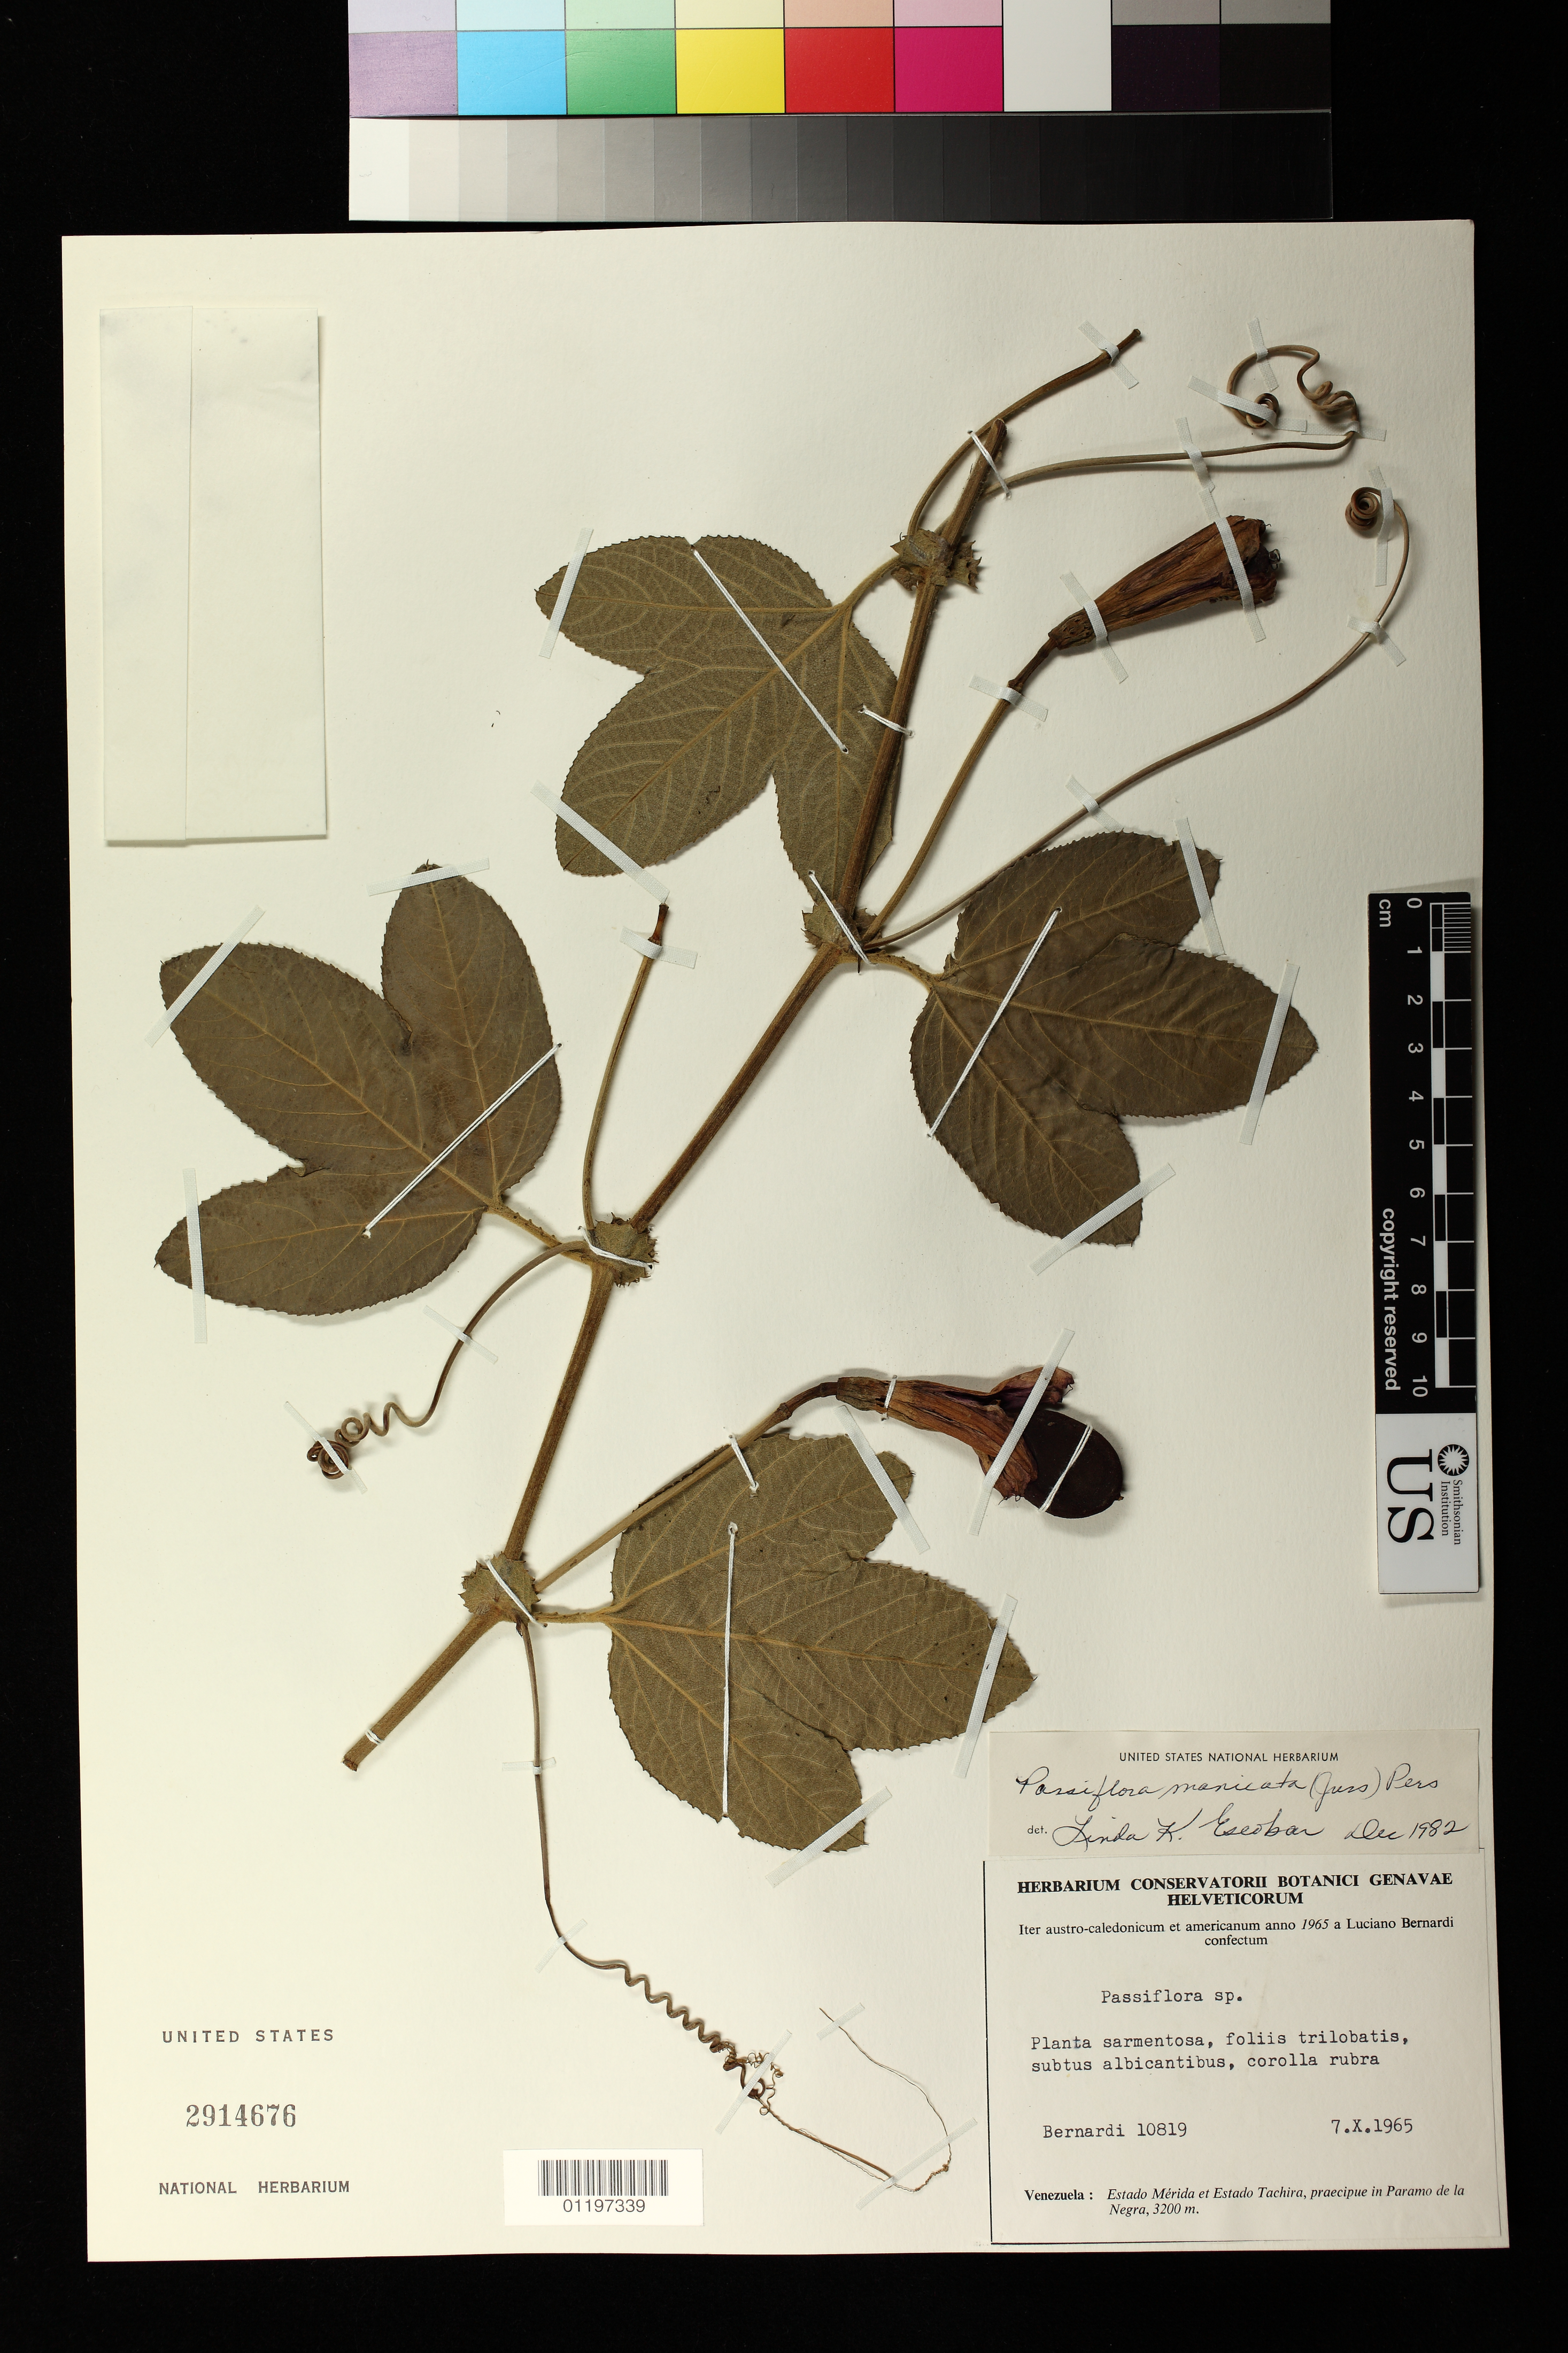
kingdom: Plantae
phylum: Tracheophyta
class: Magnoliopsida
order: Malpighiales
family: Passifloraceae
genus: Passiflora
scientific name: Passiflora manicata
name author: (Juss.) Pers.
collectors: L. Bernardi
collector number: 10819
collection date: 1965-10-07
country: Venezuela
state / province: Mérida / Tachira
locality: Estado Mérida et Estado Tachira, praecipue in Paramo de la Negra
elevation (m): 3200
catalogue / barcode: US 2914676